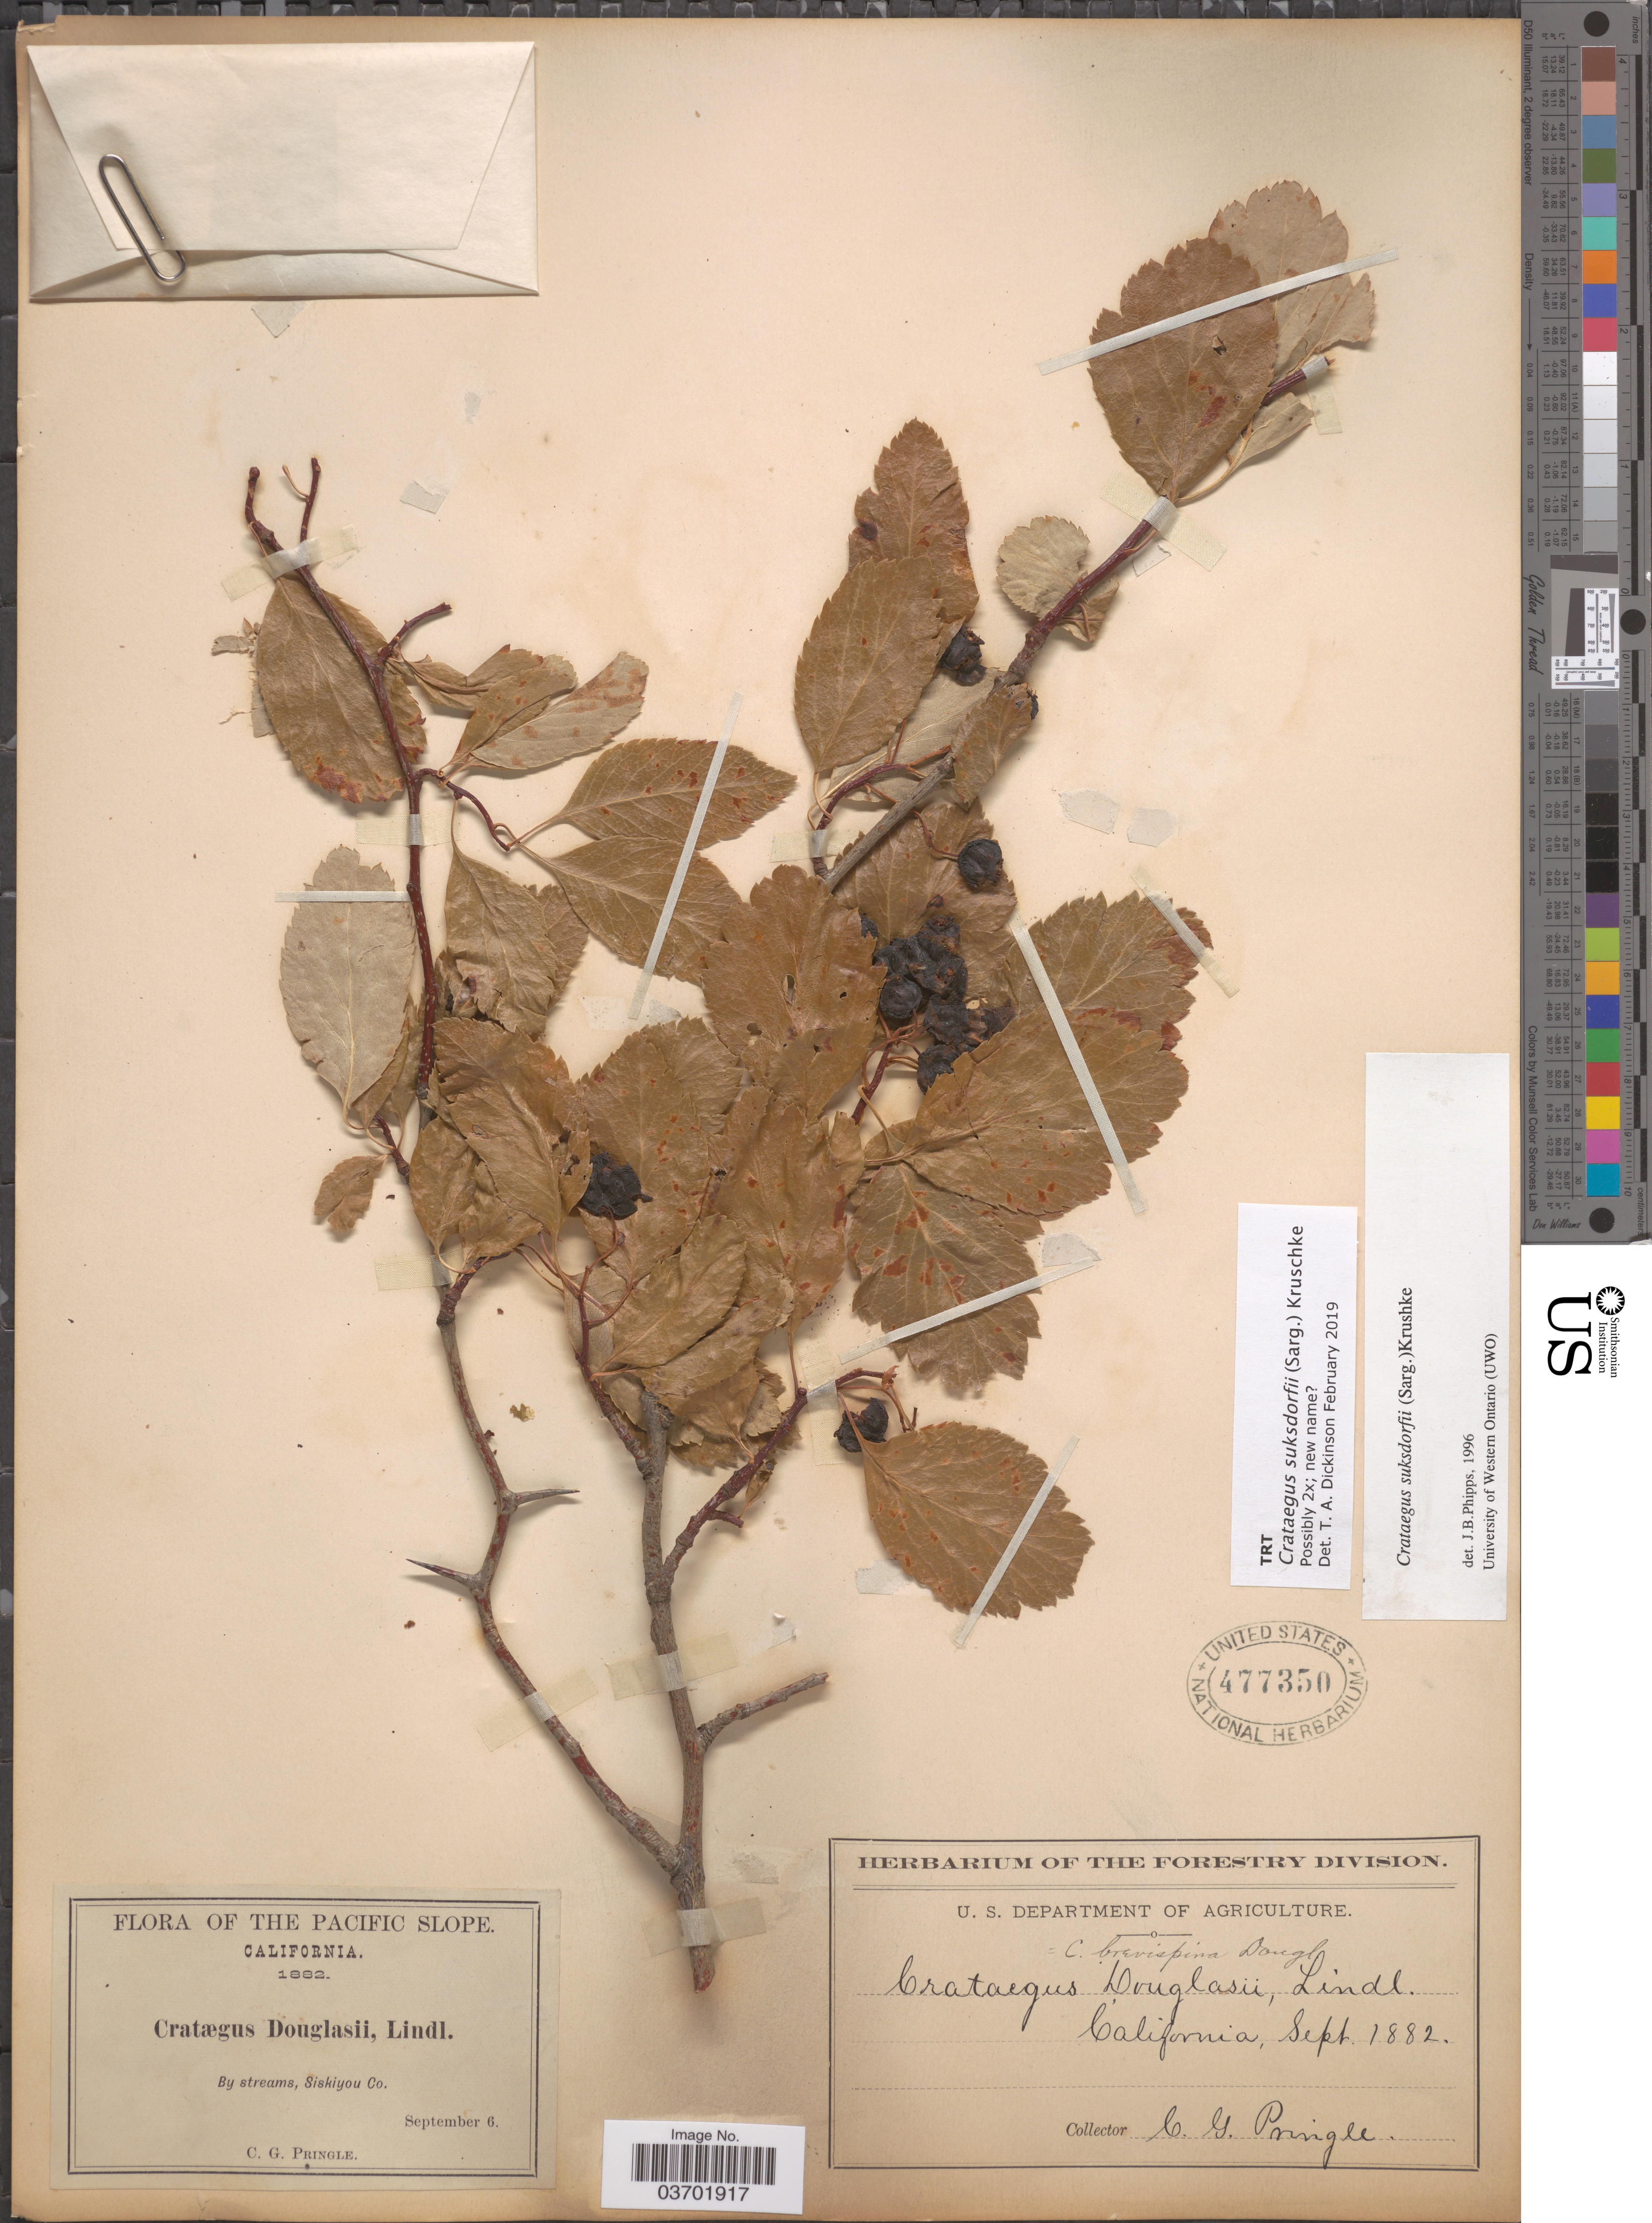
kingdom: Plantae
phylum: Tracheophyta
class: Magnoliopsida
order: Rosales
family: Rosaceae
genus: Crataegus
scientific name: Crataegus suksdorfii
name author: (Sarg.) Kruschke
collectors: C. G. Pringle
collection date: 1882-09-06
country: United States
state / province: California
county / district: Siskiyou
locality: Pacific Slope. Siskiyou Co.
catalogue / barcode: US 477350